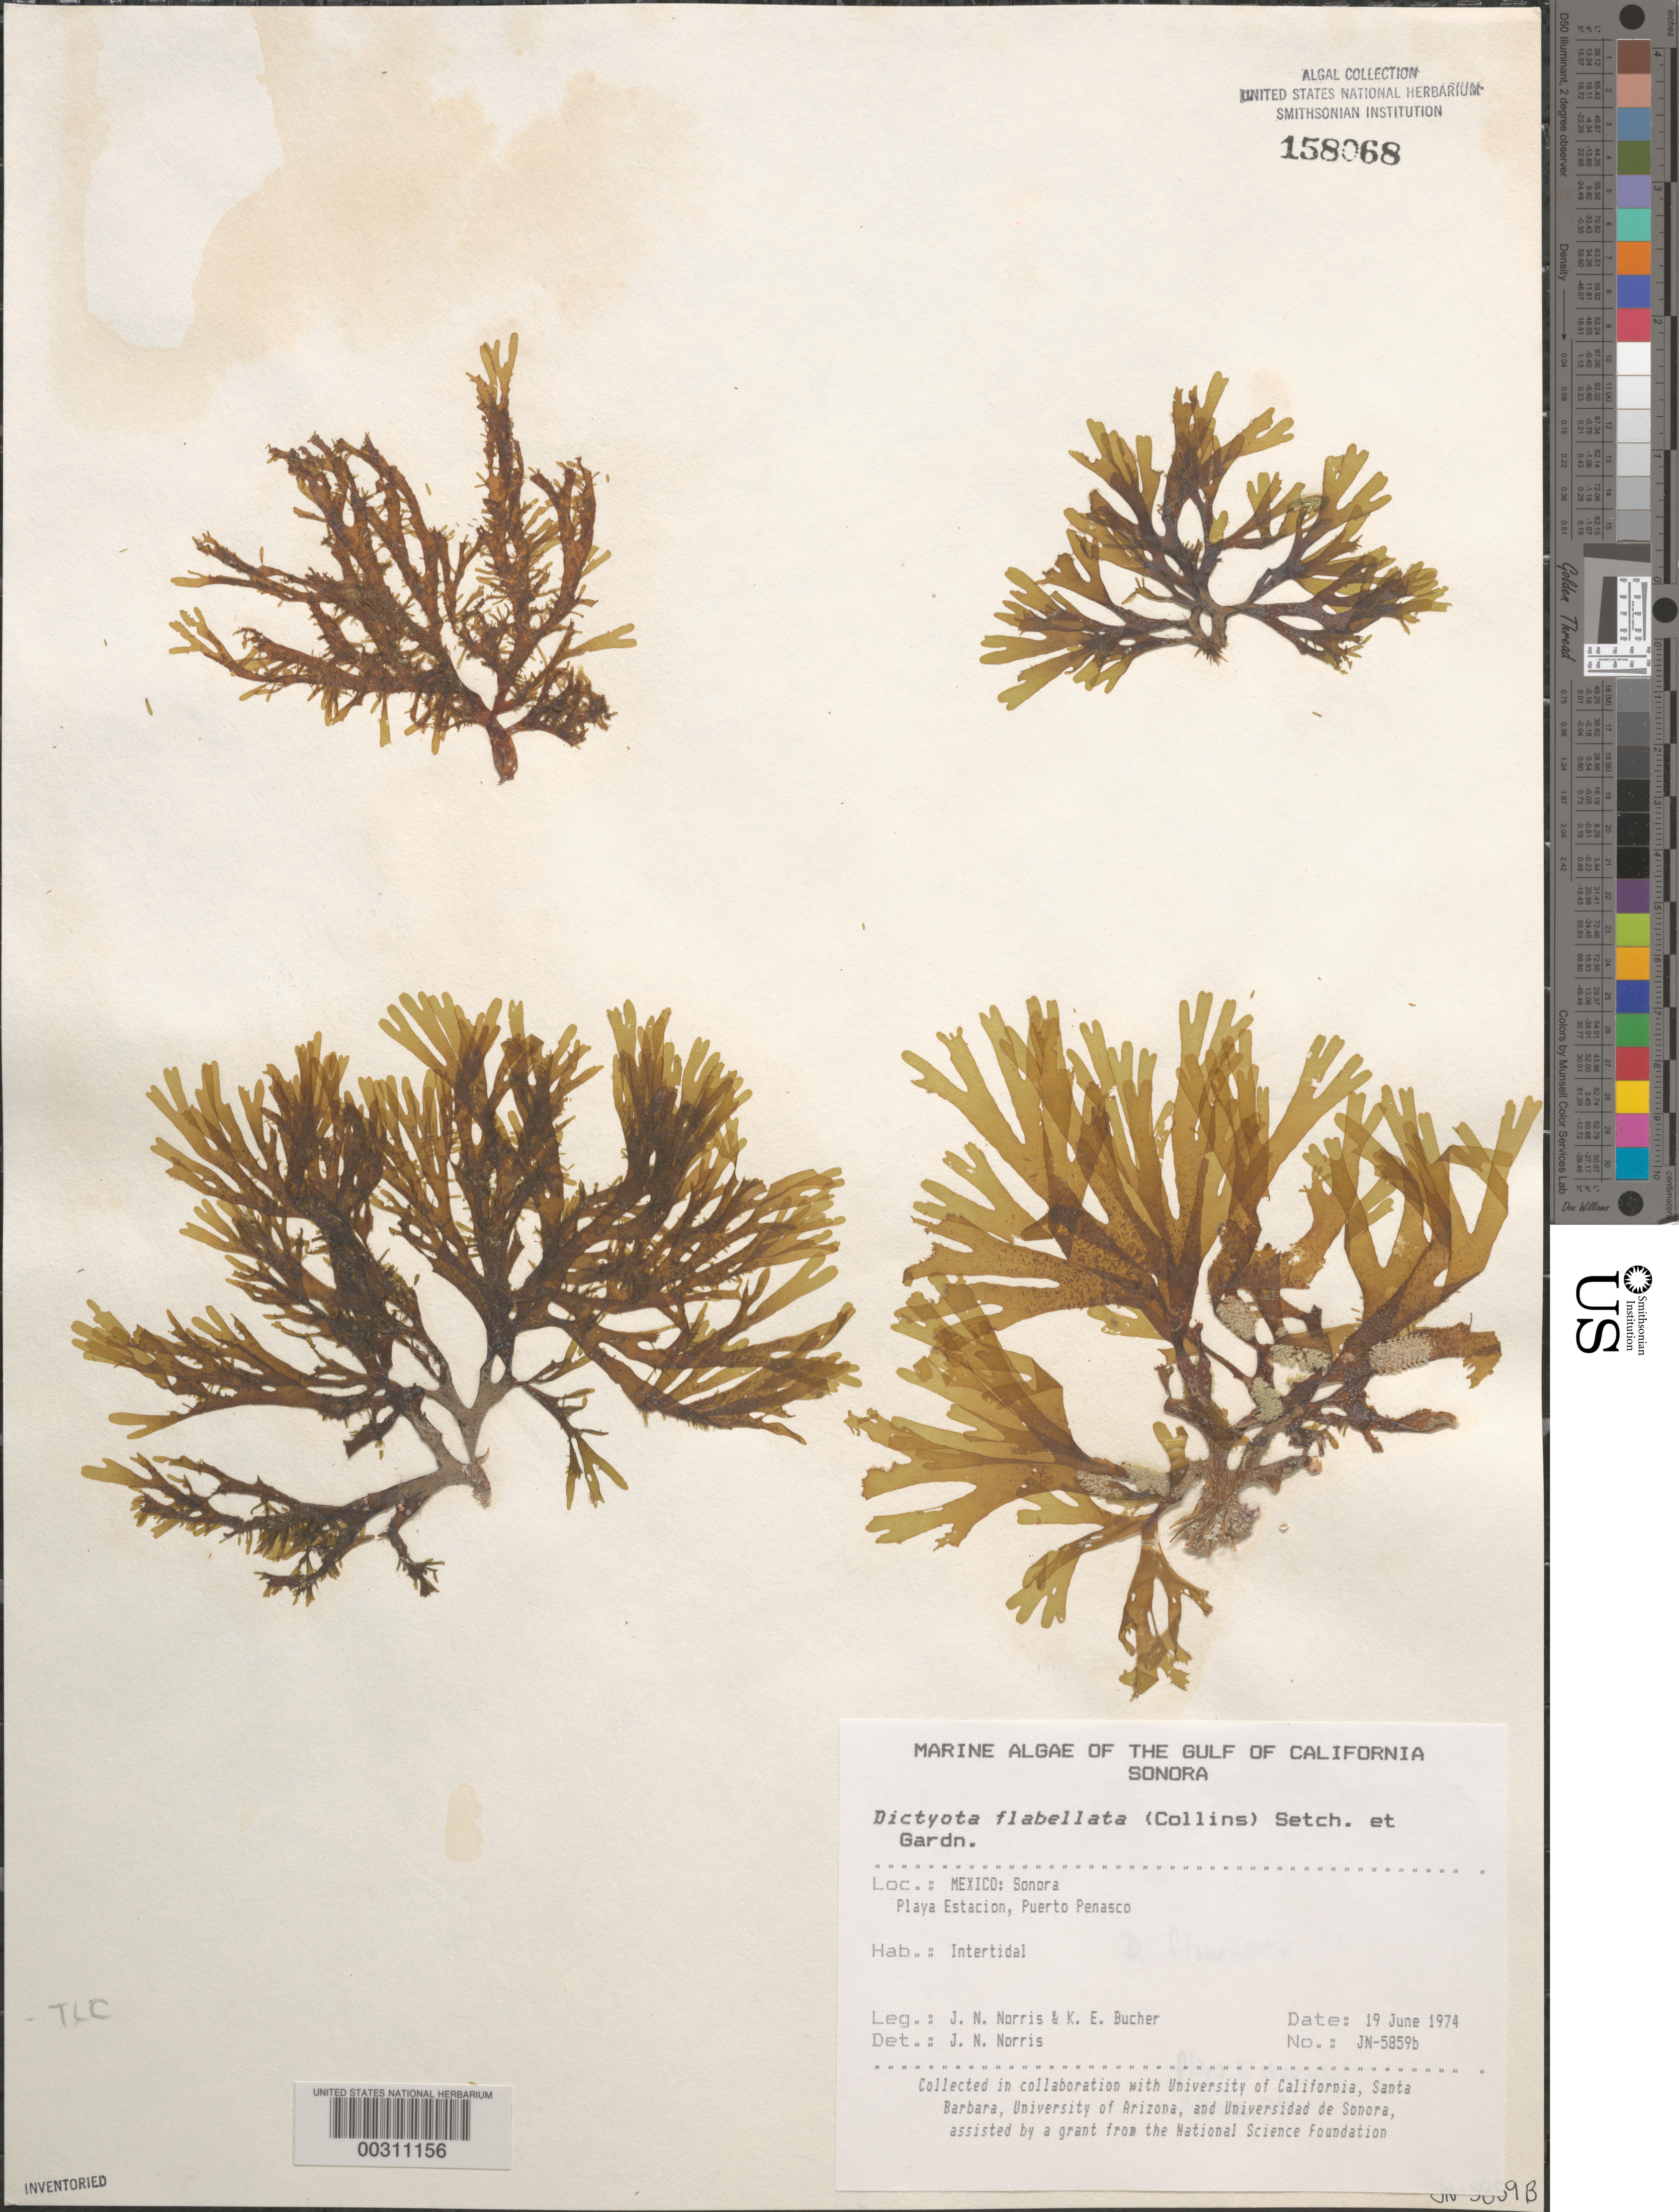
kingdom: Chromista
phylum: Ochrophyta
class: Phaeophyceae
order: Dictyotales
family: Dictyotaceae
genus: Dictyota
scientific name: Dictyota flabellata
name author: (Collins) Setch. & N.L. Gardner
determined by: Norris, James N.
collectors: J. N. Norris & K. E. Bucher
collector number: JN-5859b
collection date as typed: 19 Jun 1974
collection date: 1974-06-19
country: Mexico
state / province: Sonora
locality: Playa Estacion, Puerto Penasco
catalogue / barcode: US 158068